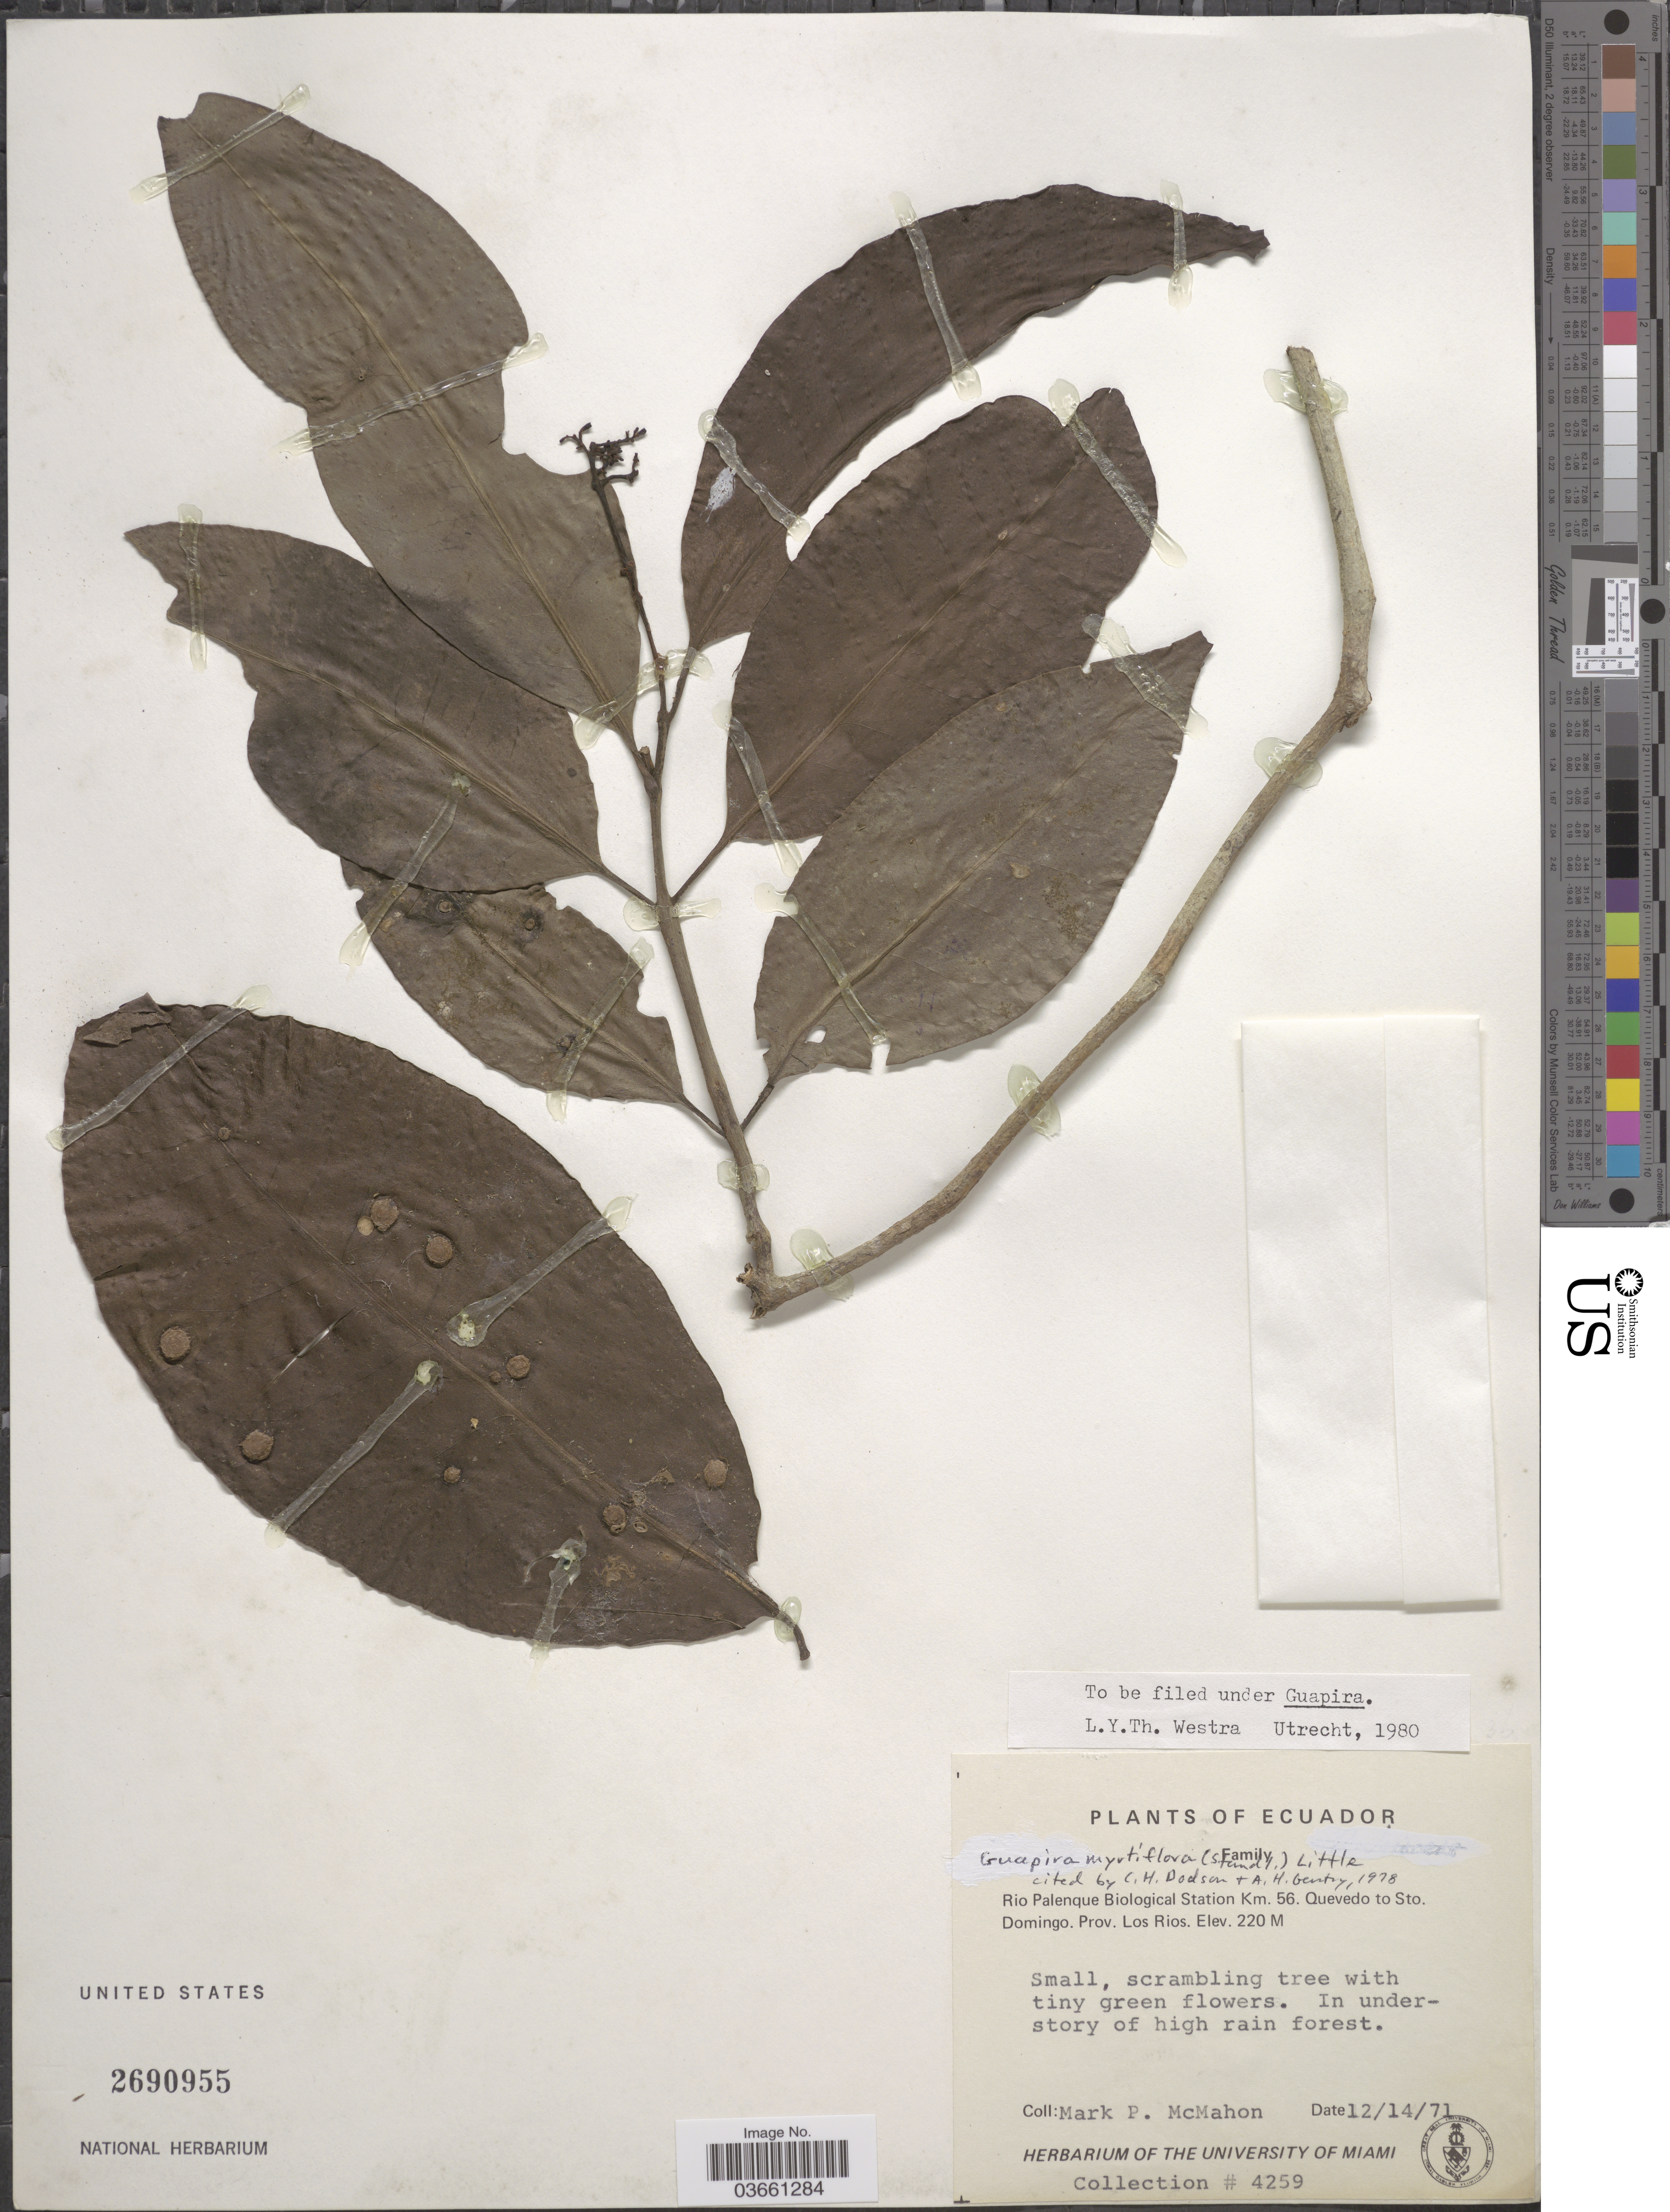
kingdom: Plantae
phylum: Tracheophyta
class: Magnoliopsida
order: Caryophyllales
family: Nyctaginaceae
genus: Guapira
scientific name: Guapira myrtiflora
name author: (Standl.) Little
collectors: M. McMahon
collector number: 4259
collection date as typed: Transcribed d/m/y: 14/12/71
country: Ecuador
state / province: Los Ríos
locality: Rio Palenque Biological Station Km. 56. Quevedo to Sto. Domingo.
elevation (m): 220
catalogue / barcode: US 2690955